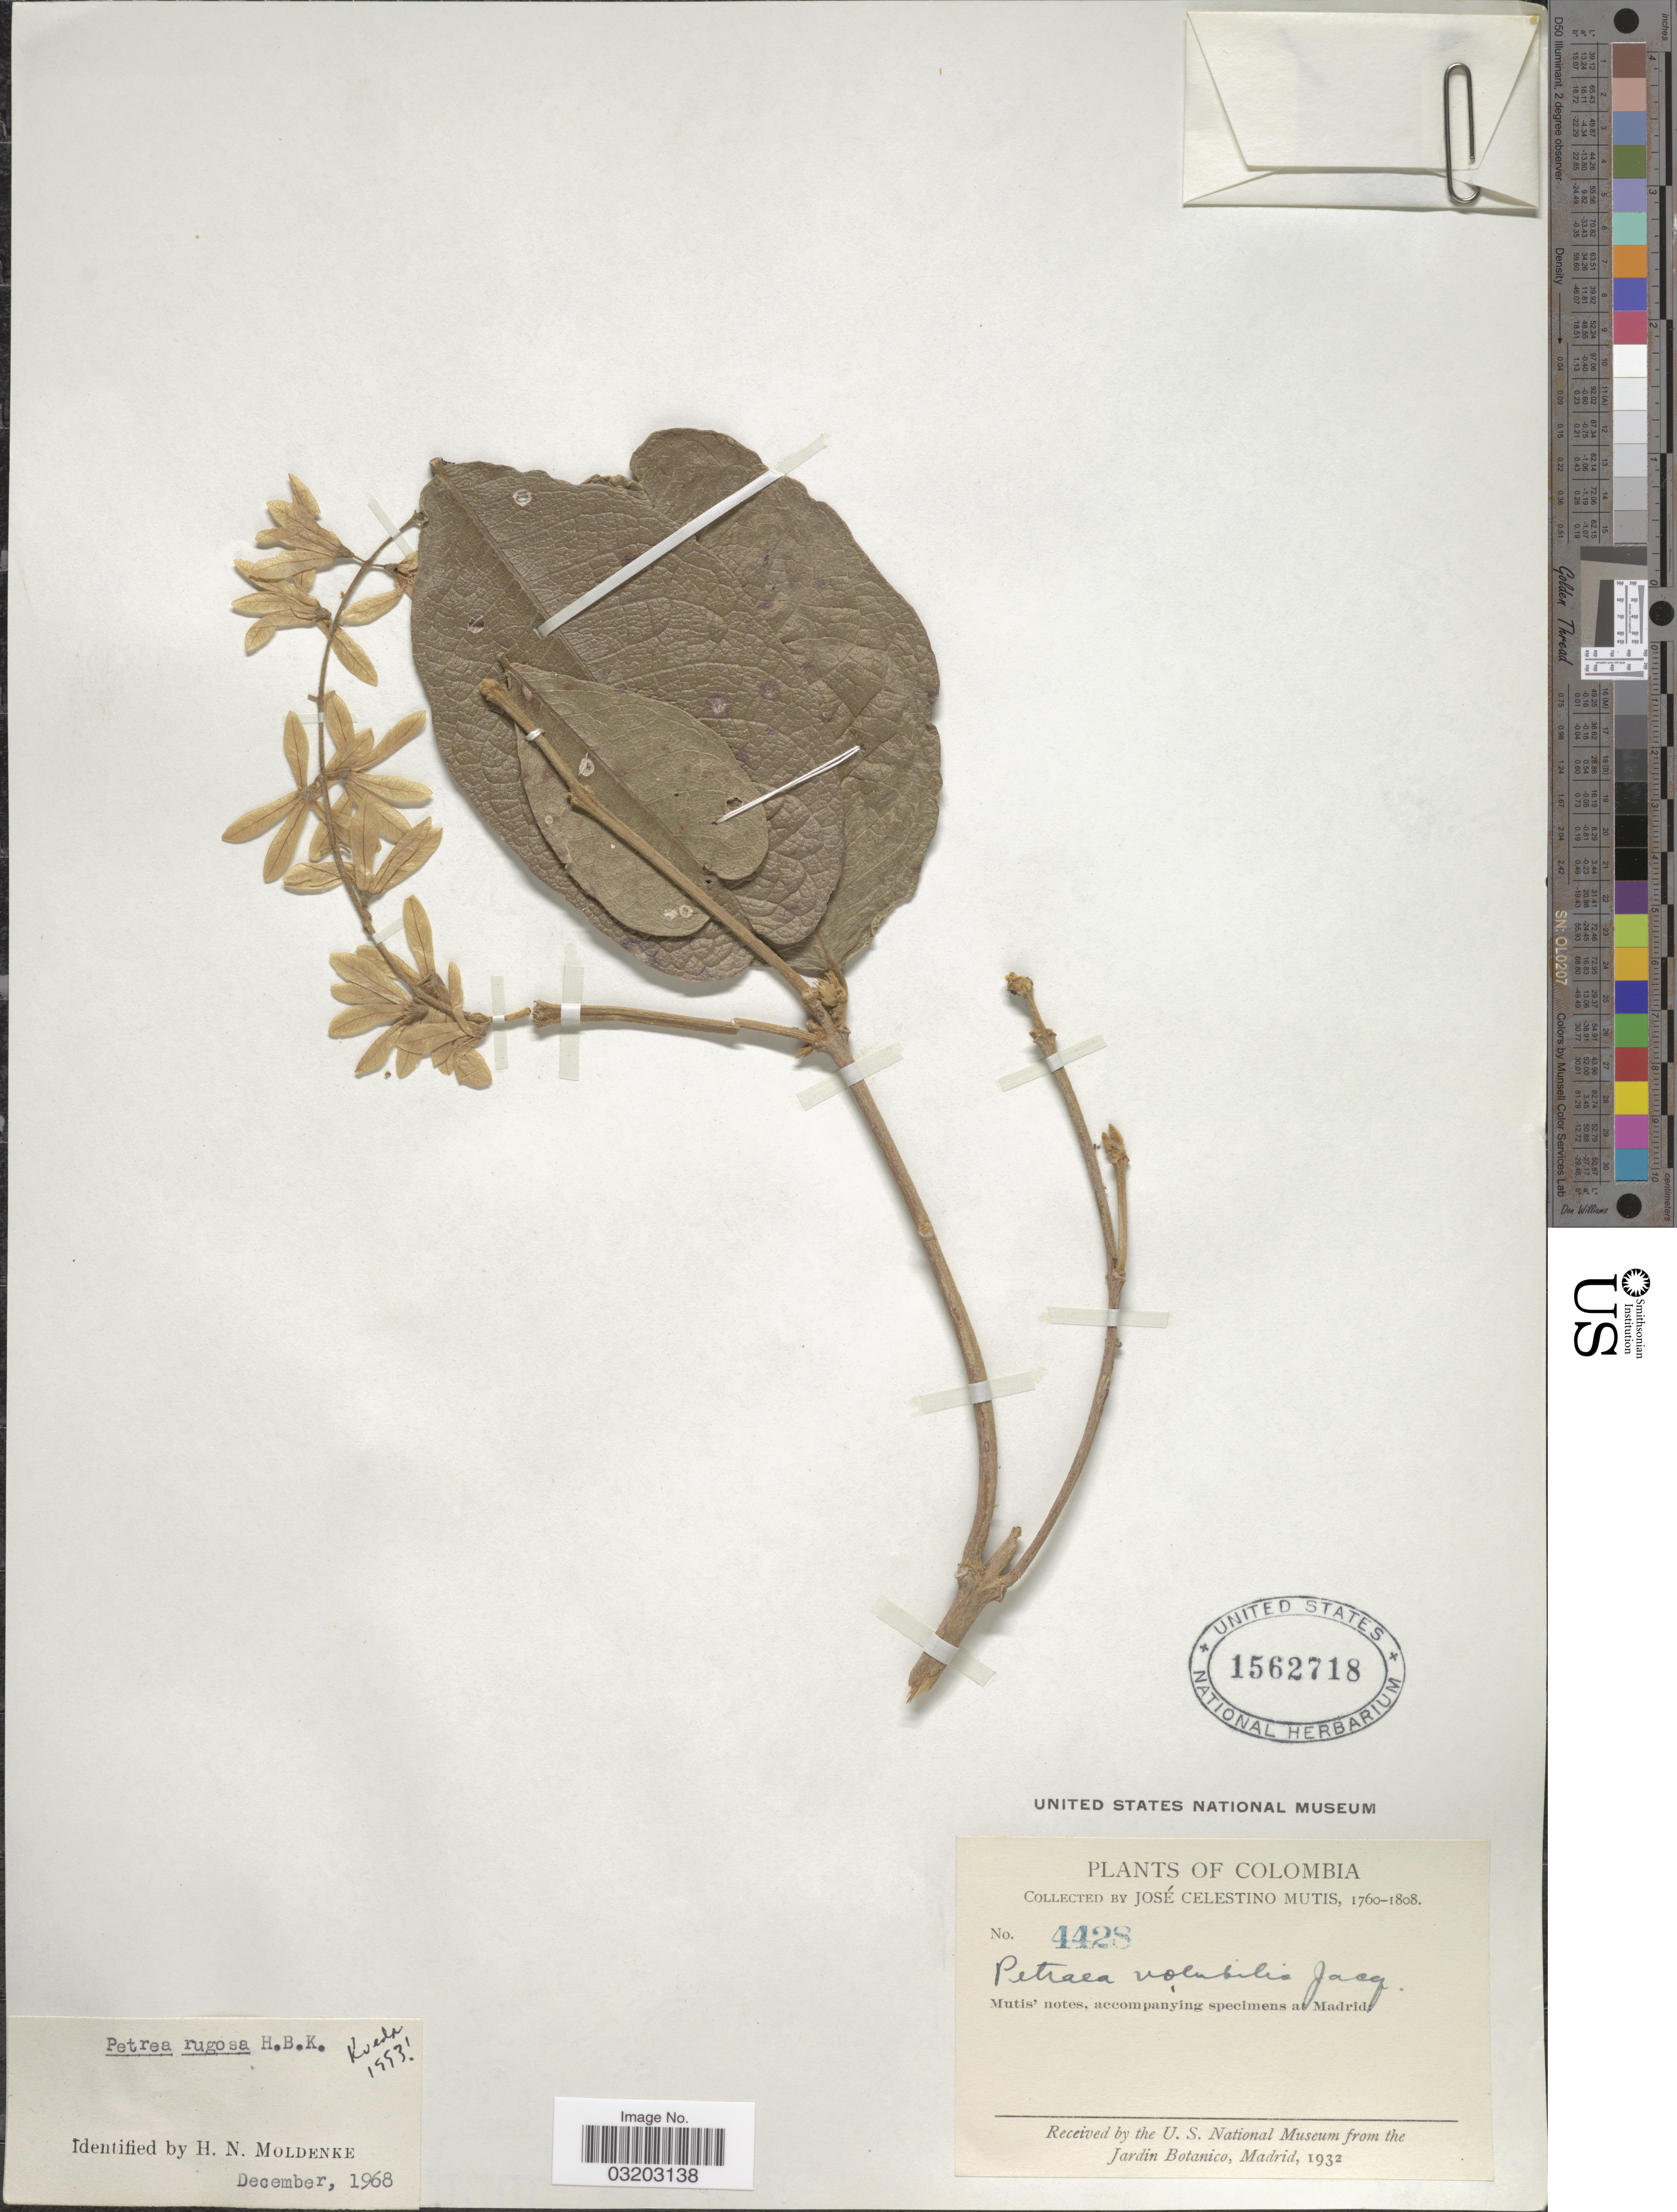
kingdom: Plantae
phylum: Tracheophyta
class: Magnoliopsida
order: Lamiales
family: Verbenaceae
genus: Petrea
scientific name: Petrea rugosa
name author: Kunth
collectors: J. C. B. Mutis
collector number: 4428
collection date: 1760/1808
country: Colombia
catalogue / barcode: US 1562718